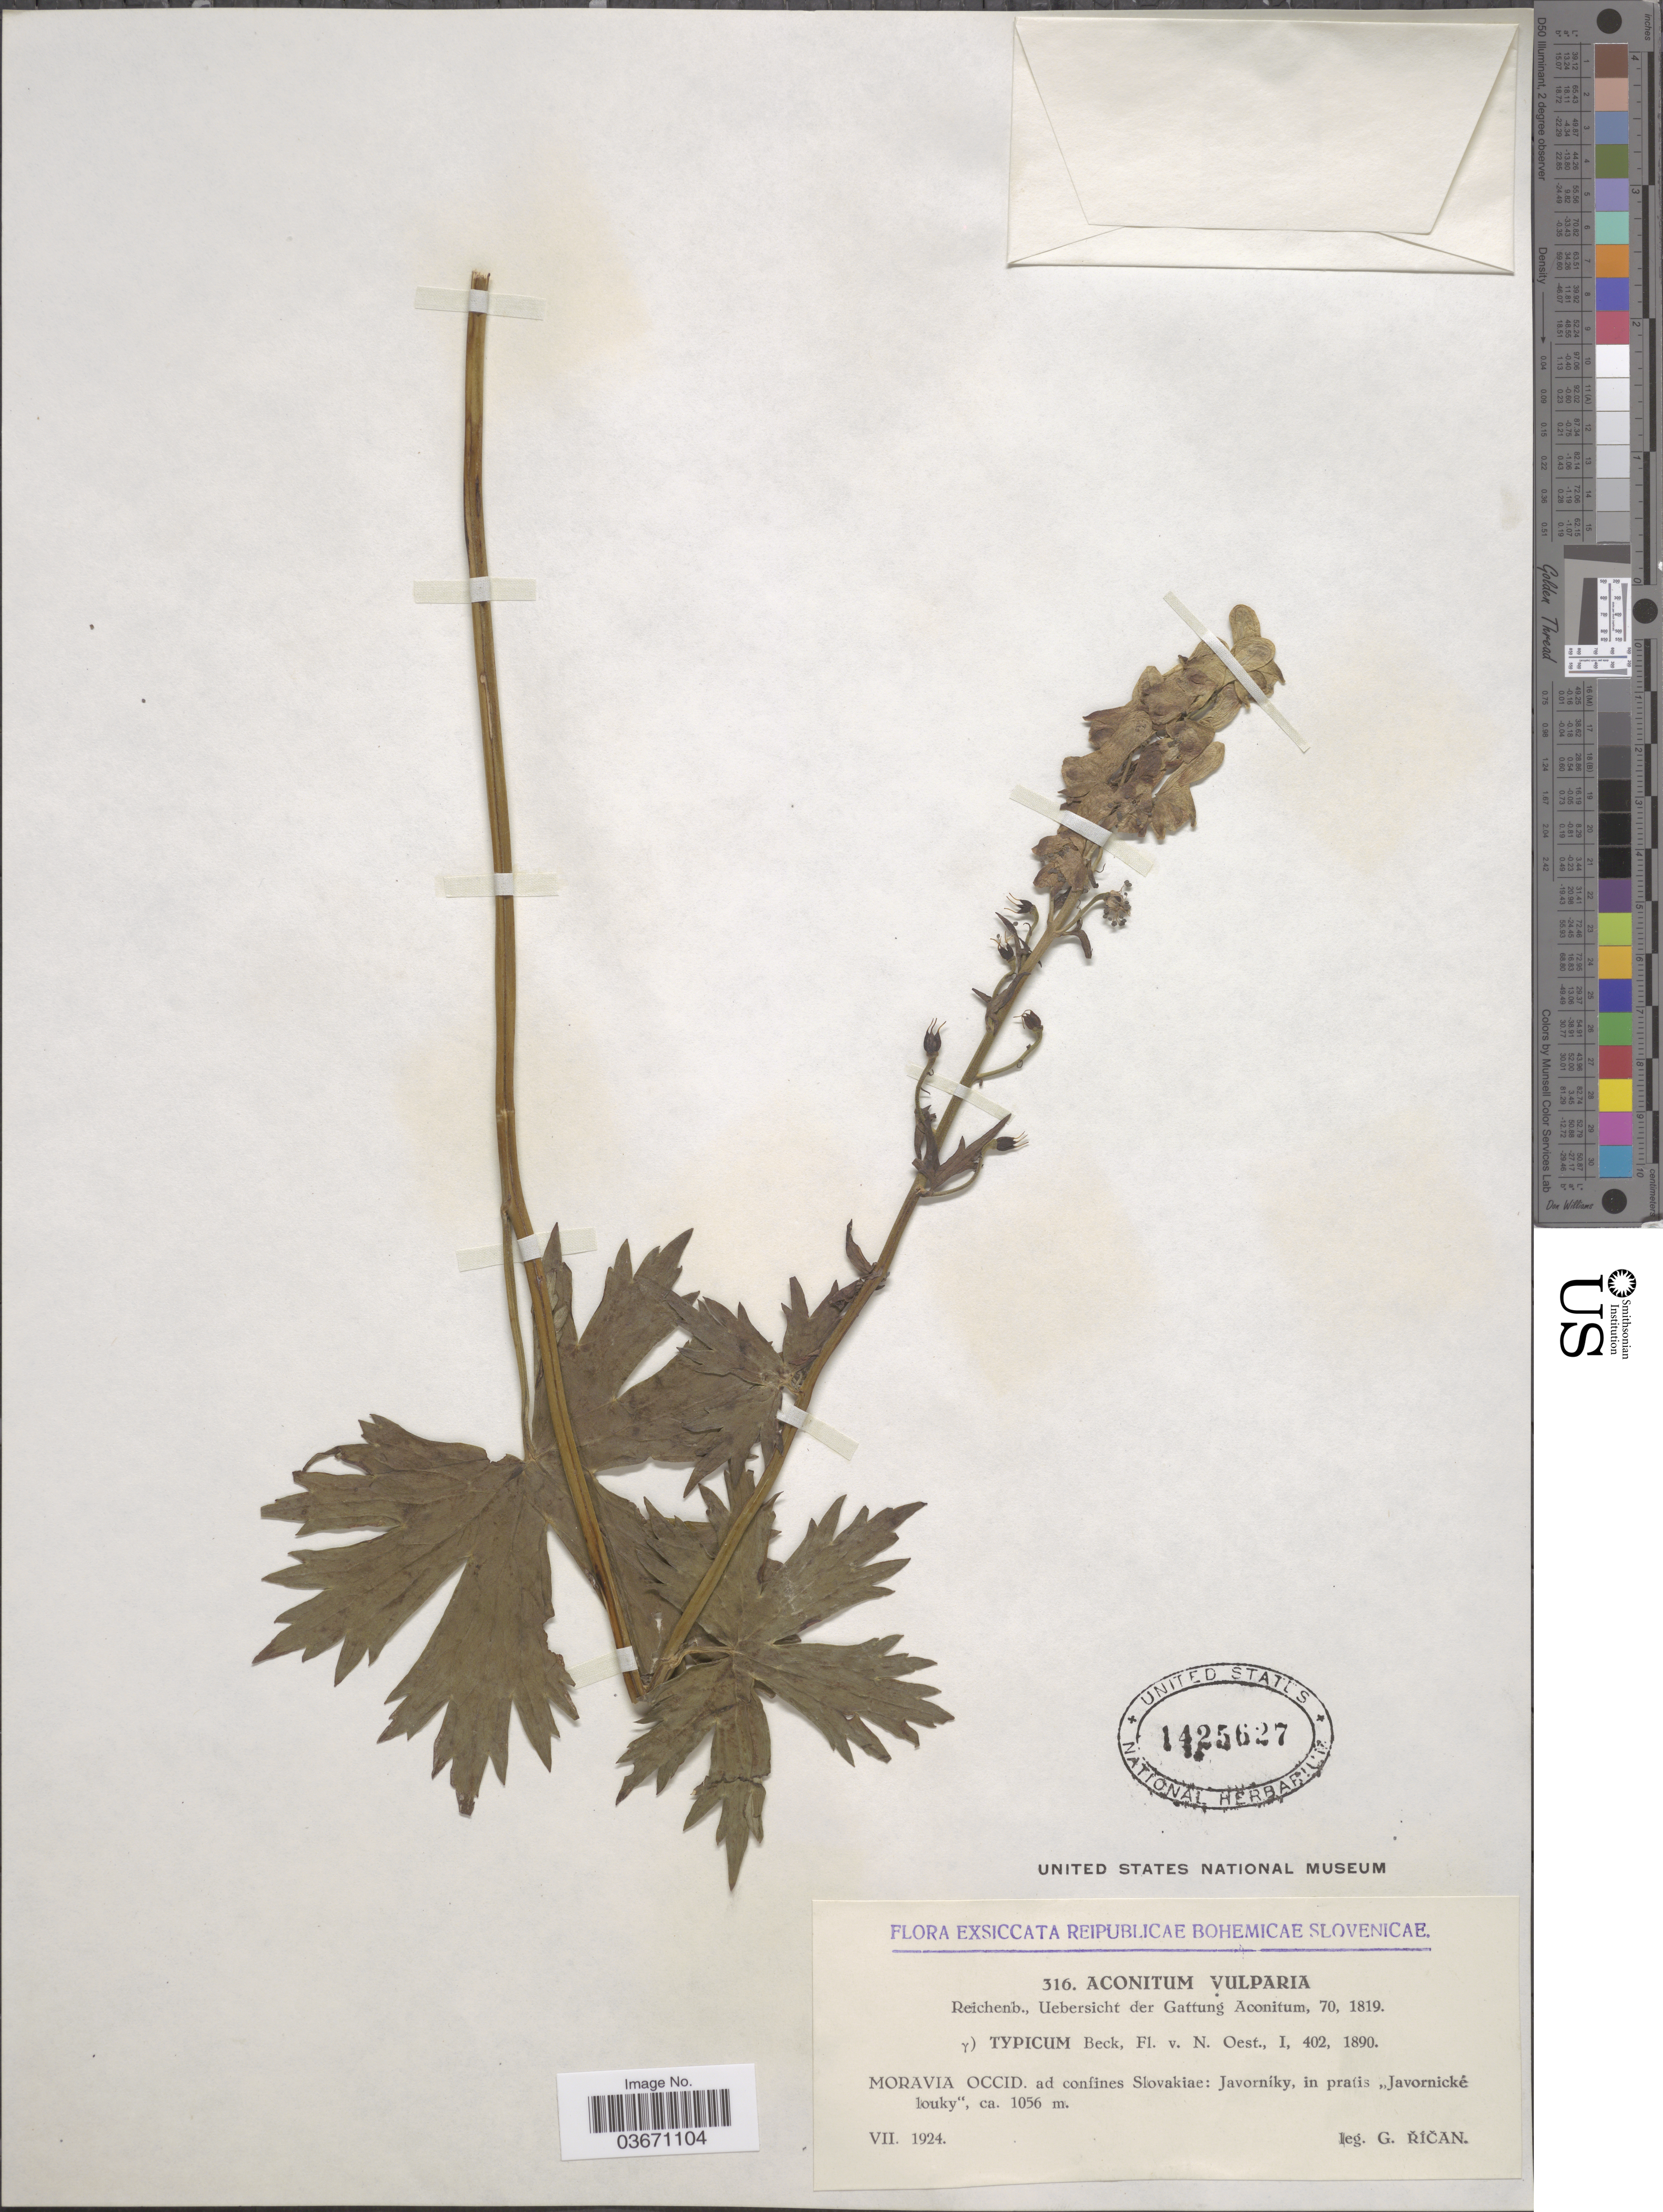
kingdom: Plantae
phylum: Tracheophyta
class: Magnoliopsida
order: Ranunculales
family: Ranunculaceae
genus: Aconitum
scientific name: Aconitum vulparia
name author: Rchb.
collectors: G. Rican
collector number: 316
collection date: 1924-07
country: Slovakia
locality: Moravia Occid. ad confines Slovakiæ: Javorníky, in pratis "Javornické louky".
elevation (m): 1056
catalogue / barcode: US 1425627